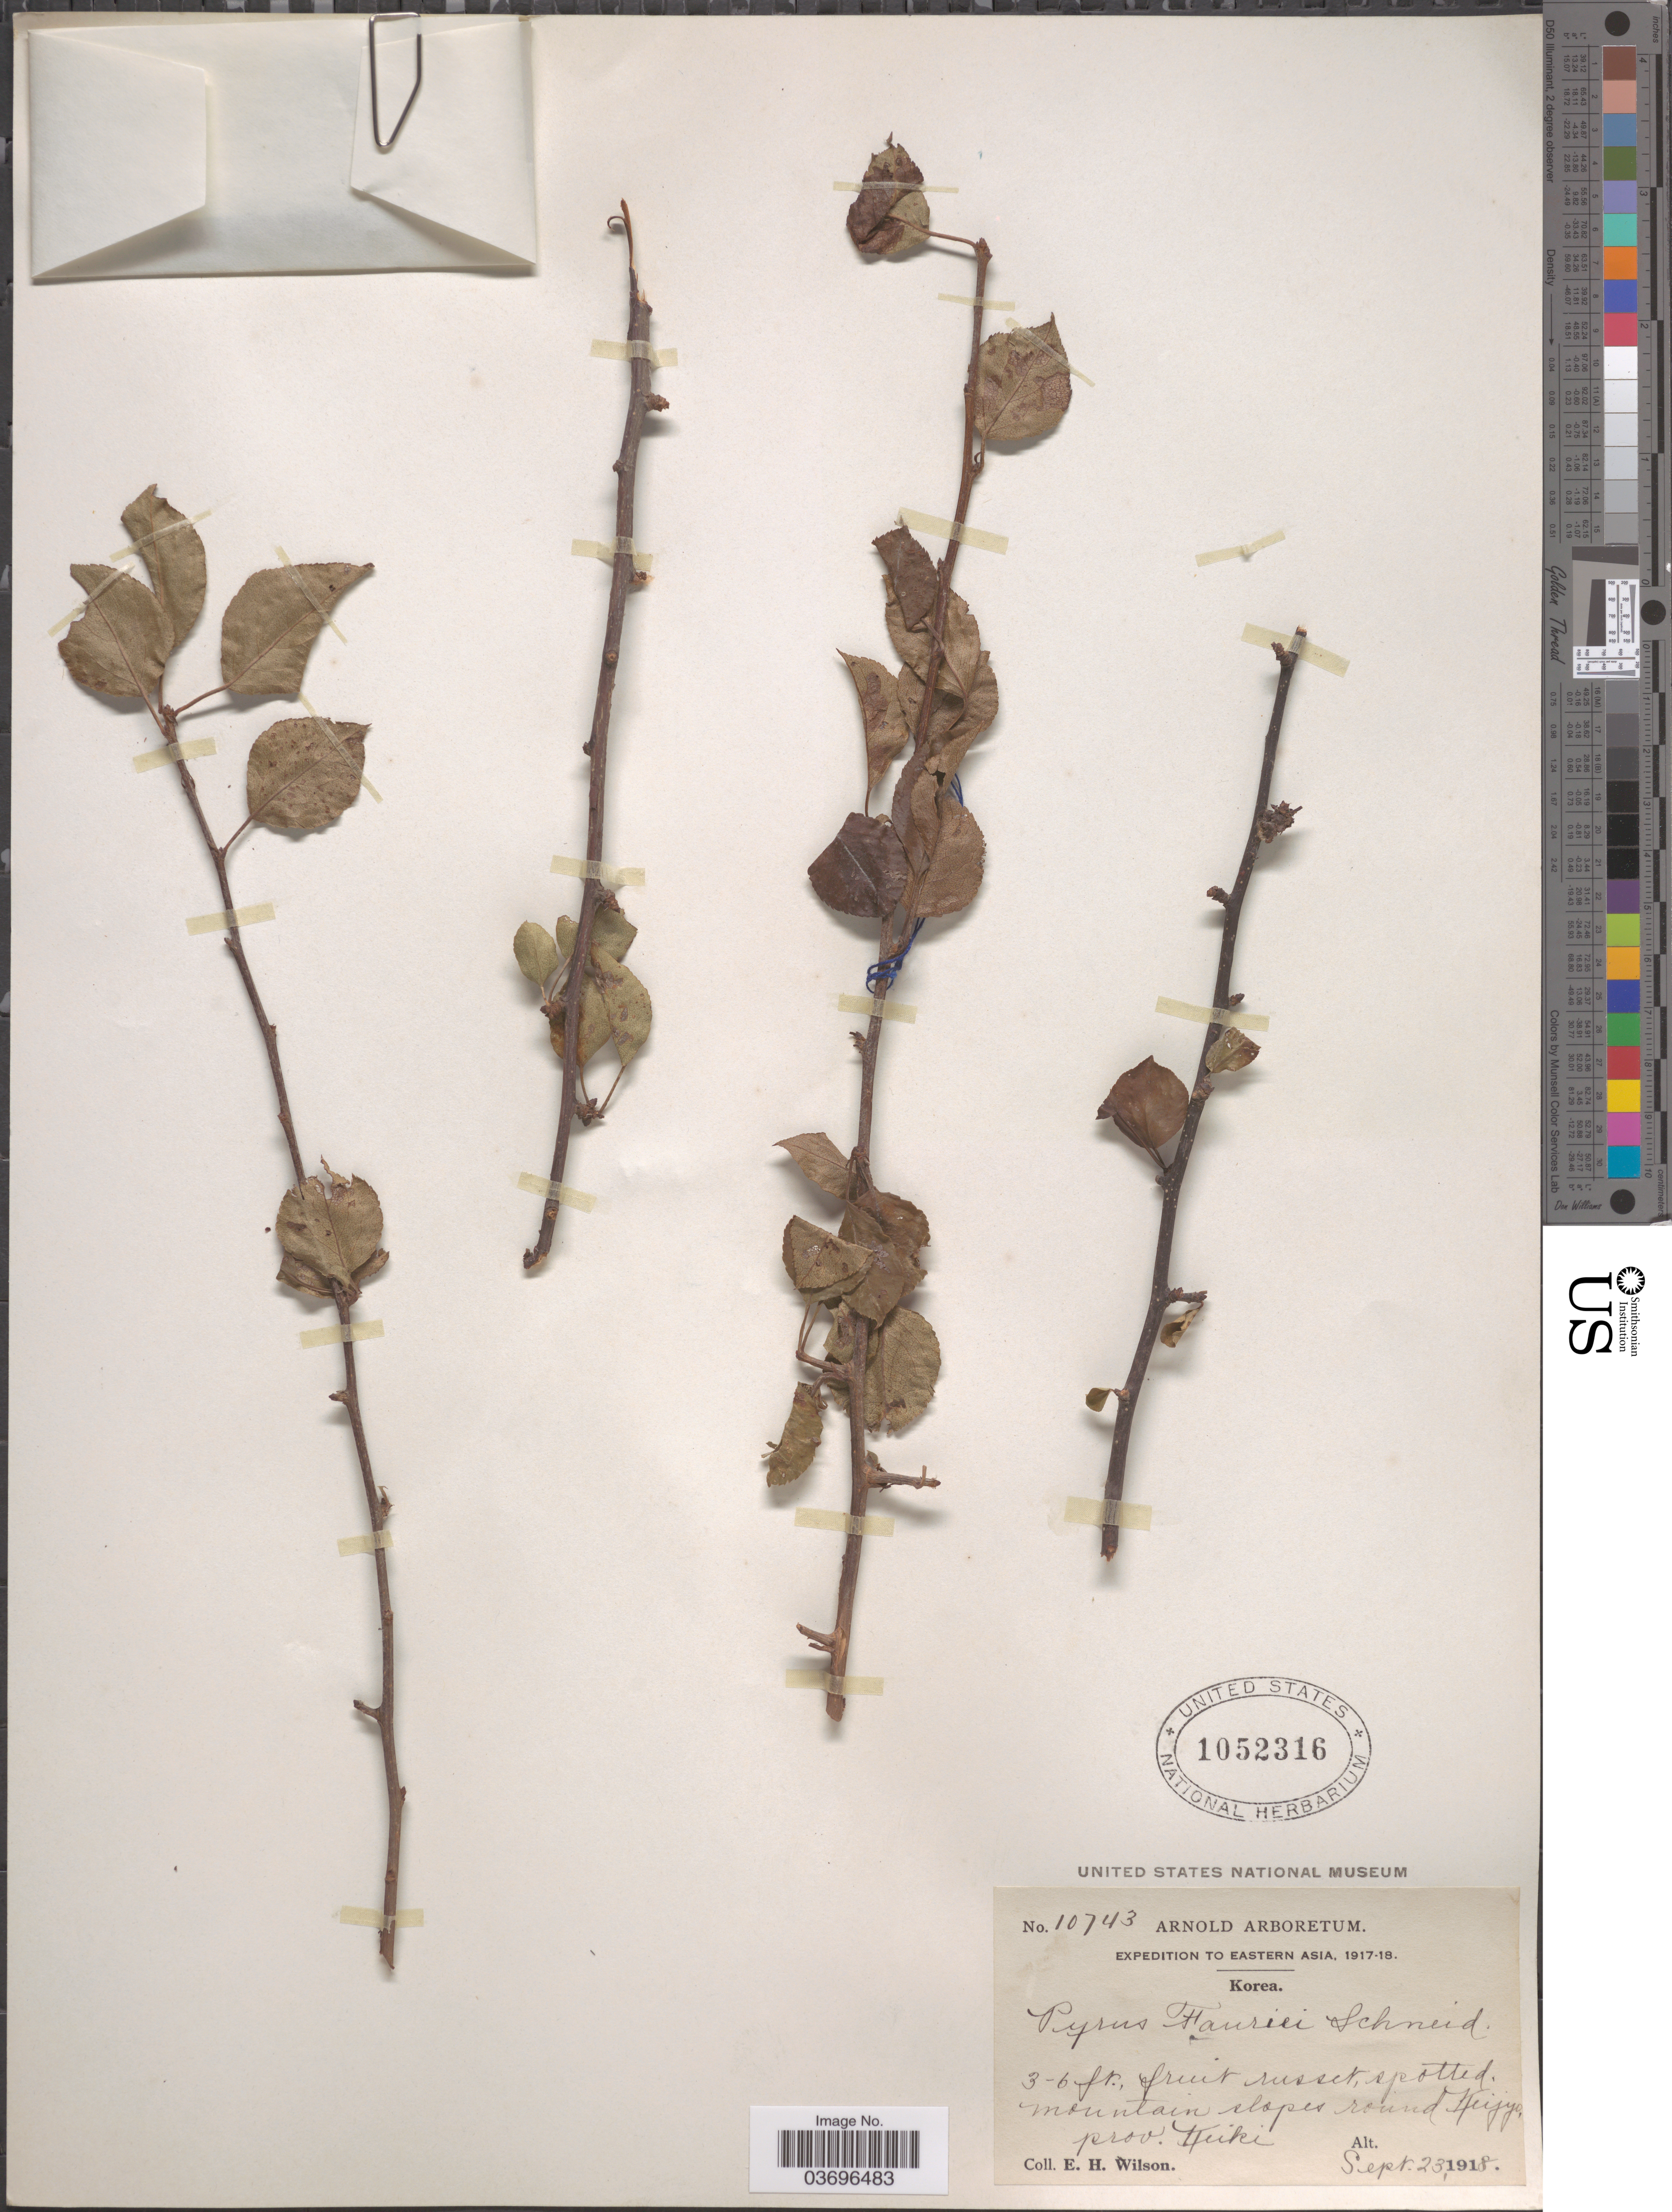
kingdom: Plantae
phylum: Tracheophyta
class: Magnoliopsida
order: Rosales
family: Rosaceae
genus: Pyrus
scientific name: Pyrus fauriei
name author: C.K. Schneid.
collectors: E. Wilson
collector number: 10743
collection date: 1918-09-23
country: South Korea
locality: Mountain slopes round Keijyo, prov. Keiki.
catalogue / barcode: US 1052316